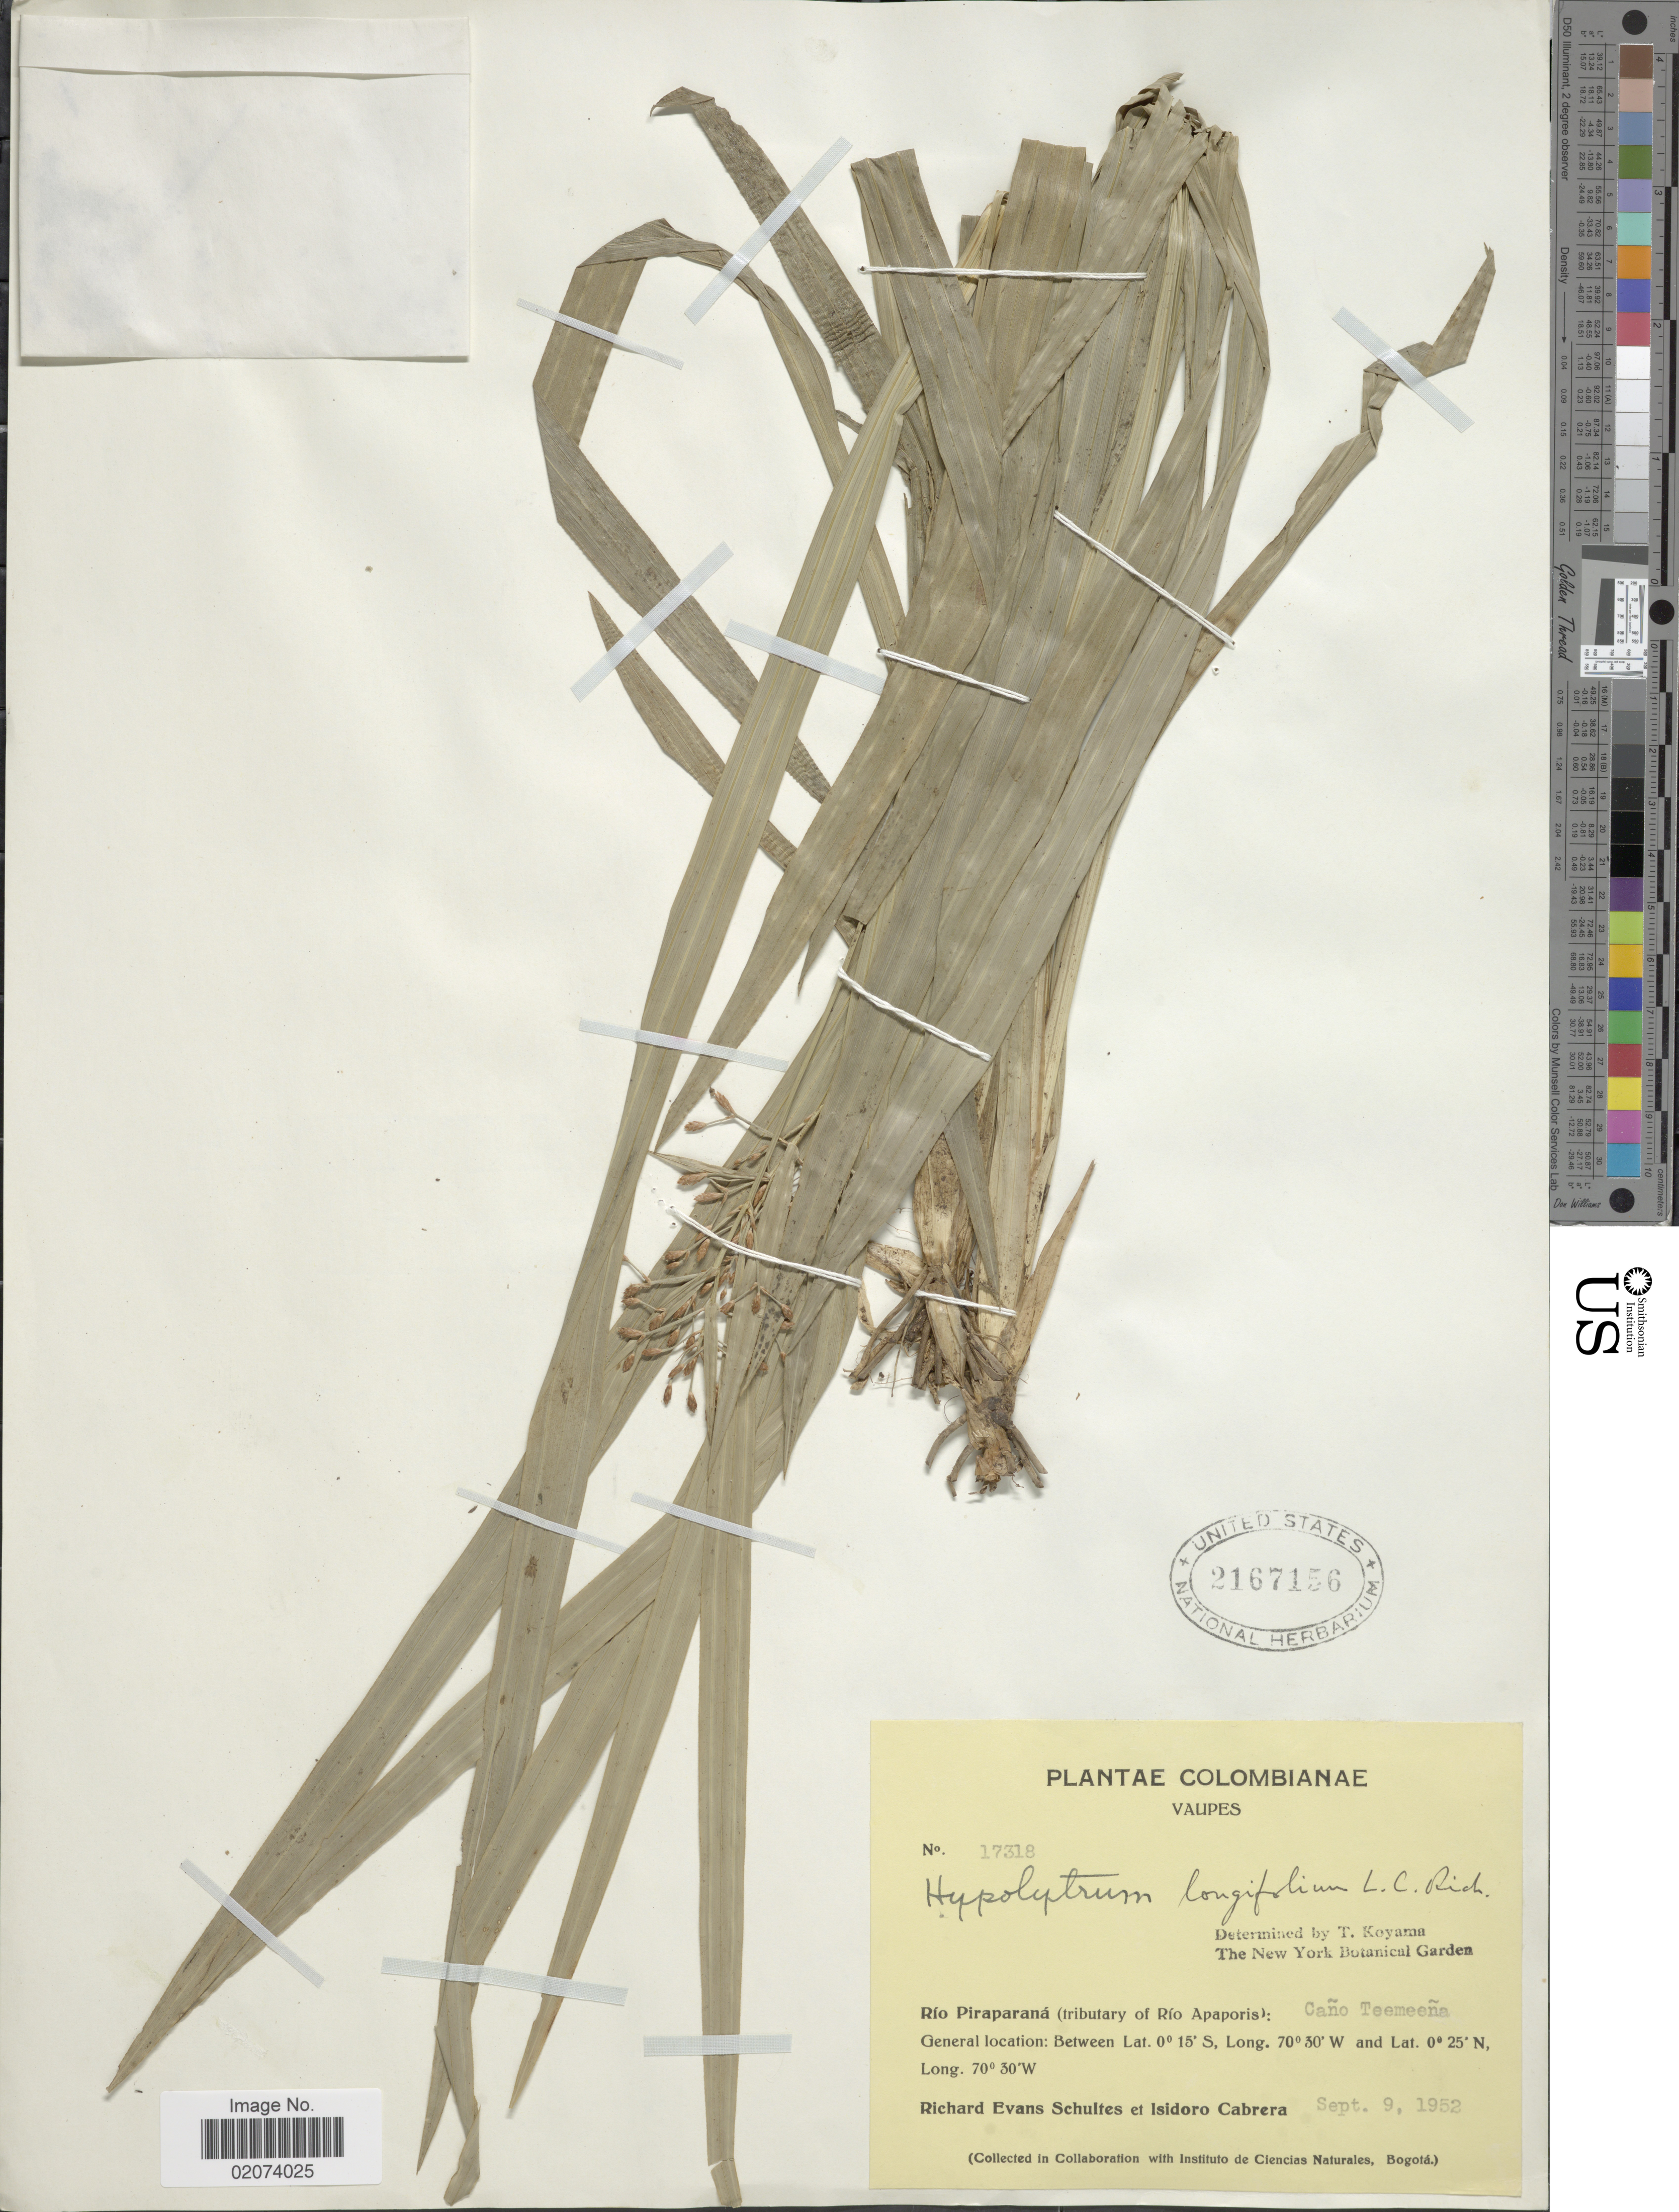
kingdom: Plantae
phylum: Tracheophyta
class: Liliopsida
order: Poales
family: Cyperaceae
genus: Hypolytrum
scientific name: Hypolytrum longifolium subsp. longifolium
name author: (Rich.) Nees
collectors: R. E. Schultes & I. Cabrera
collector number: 17318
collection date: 1952-09-09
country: Colombia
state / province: Vaupés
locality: Rio Piraparana (tributary of Rio Apaporis), Cano Teemeena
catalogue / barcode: US 2167156